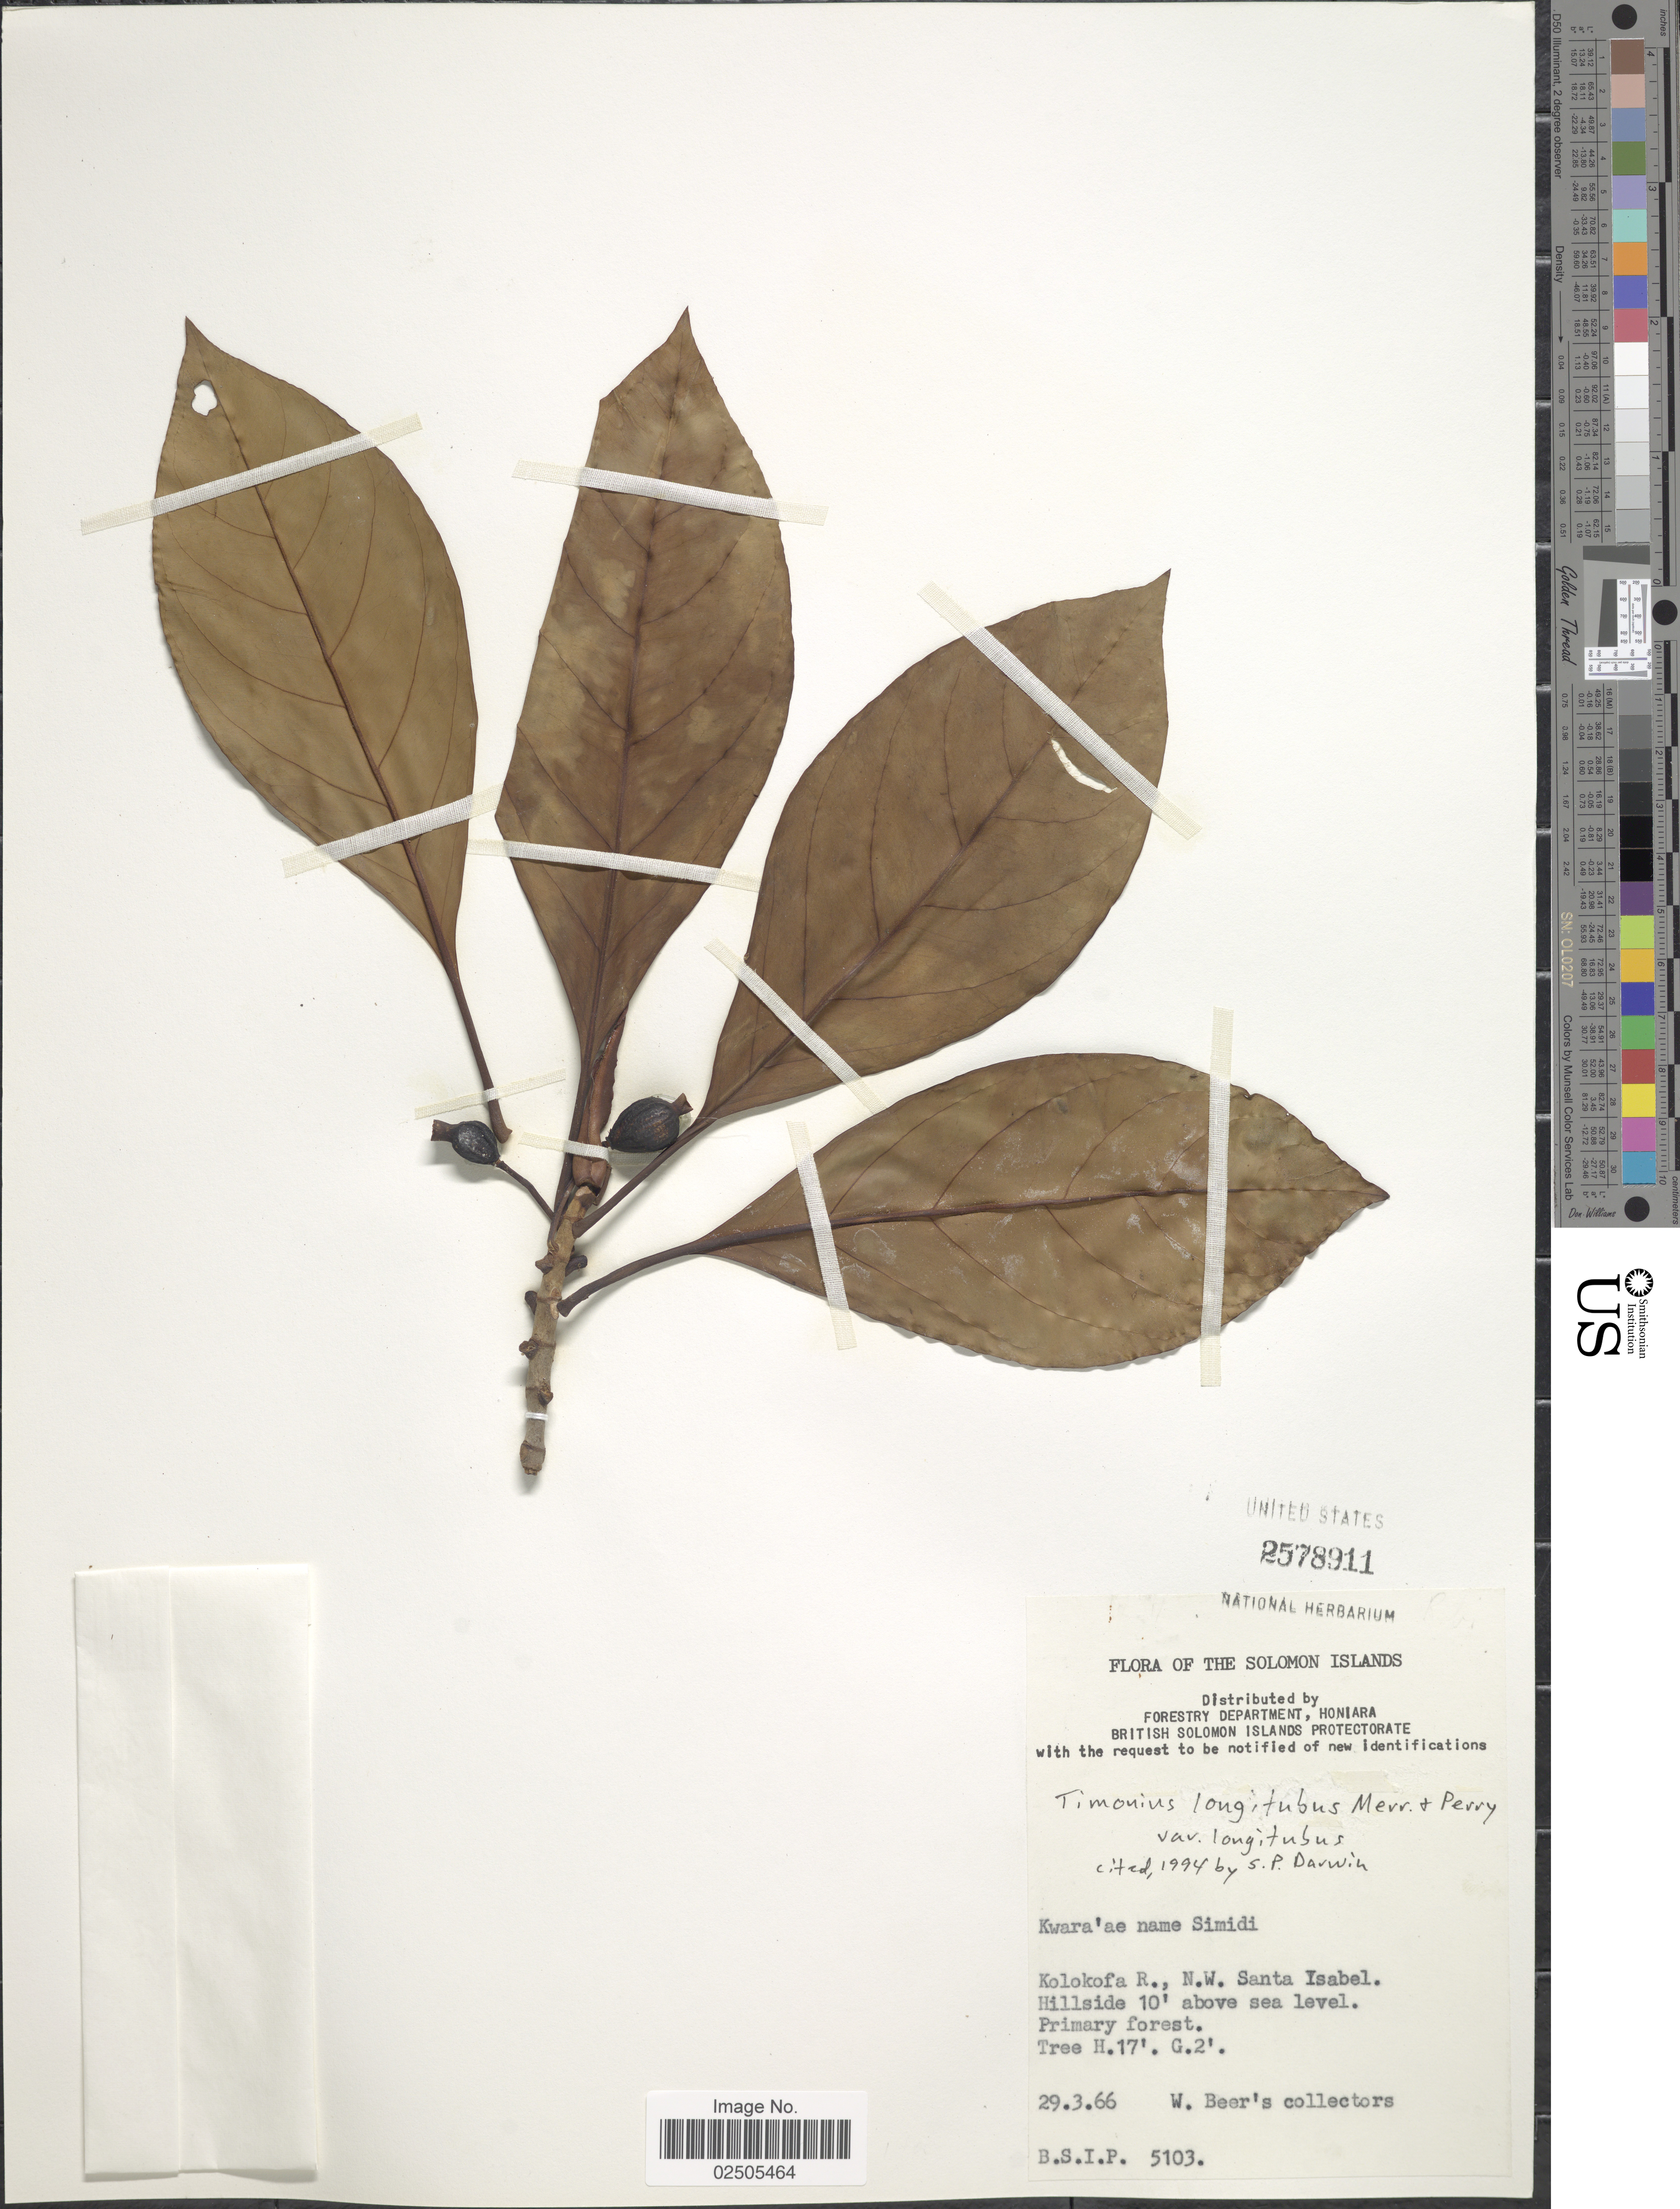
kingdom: Plantae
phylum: Tracheophyta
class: Magnoliopsida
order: Gentianales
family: Rubiaceae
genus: Timonius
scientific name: Timonius longitubus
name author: Merr. & L.M. Perry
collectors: W. Beer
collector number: BSIP5103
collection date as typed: Transcribed d/m/y: 29/3/66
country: Solomon Islands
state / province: Solomon Islands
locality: Kolokofa R., N.W. Santa Isabel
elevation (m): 3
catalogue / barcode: US 2578911